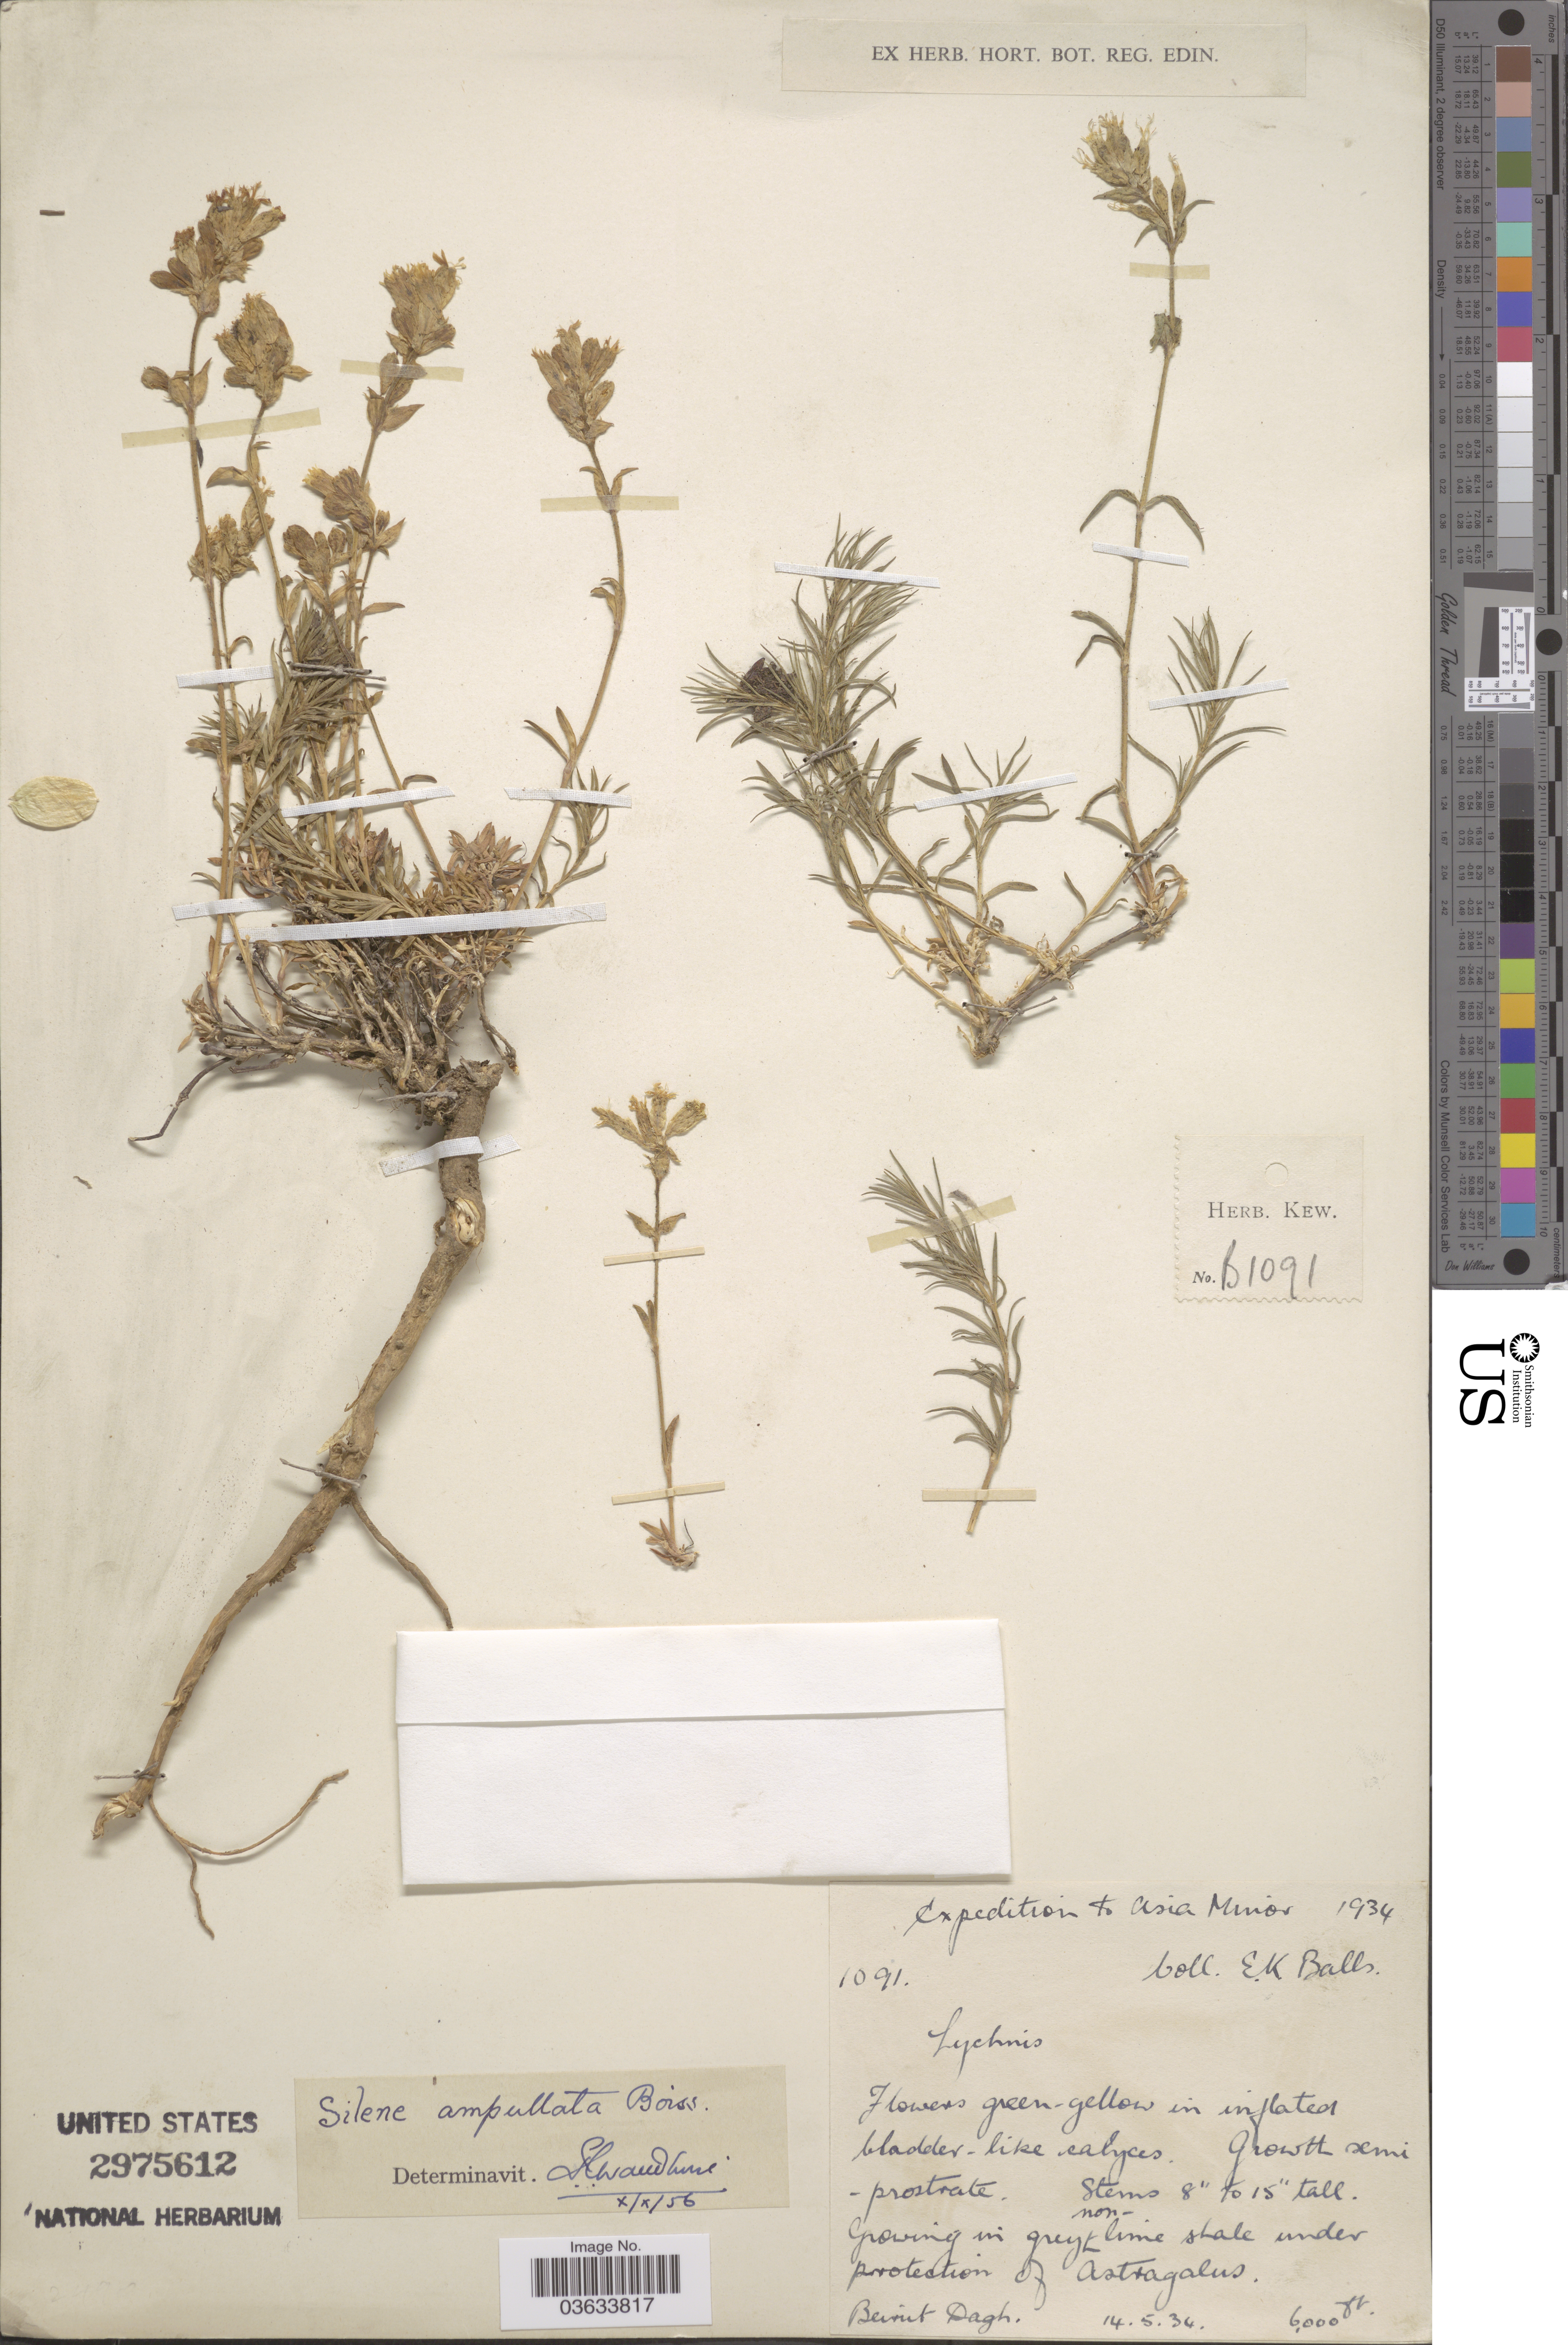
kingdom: Plantae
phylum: Tracheophyta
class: Magnoliopsida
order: Caryophyllales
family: Caryophyllaceae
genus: Silene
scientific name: Silene ampulata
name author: Boiss.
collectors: E. K. Balls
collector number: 1091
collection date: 1934-05-14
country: Turkey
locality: Asia Minor. Beirut Dagh.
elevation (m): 1829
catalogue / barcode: US 2975612